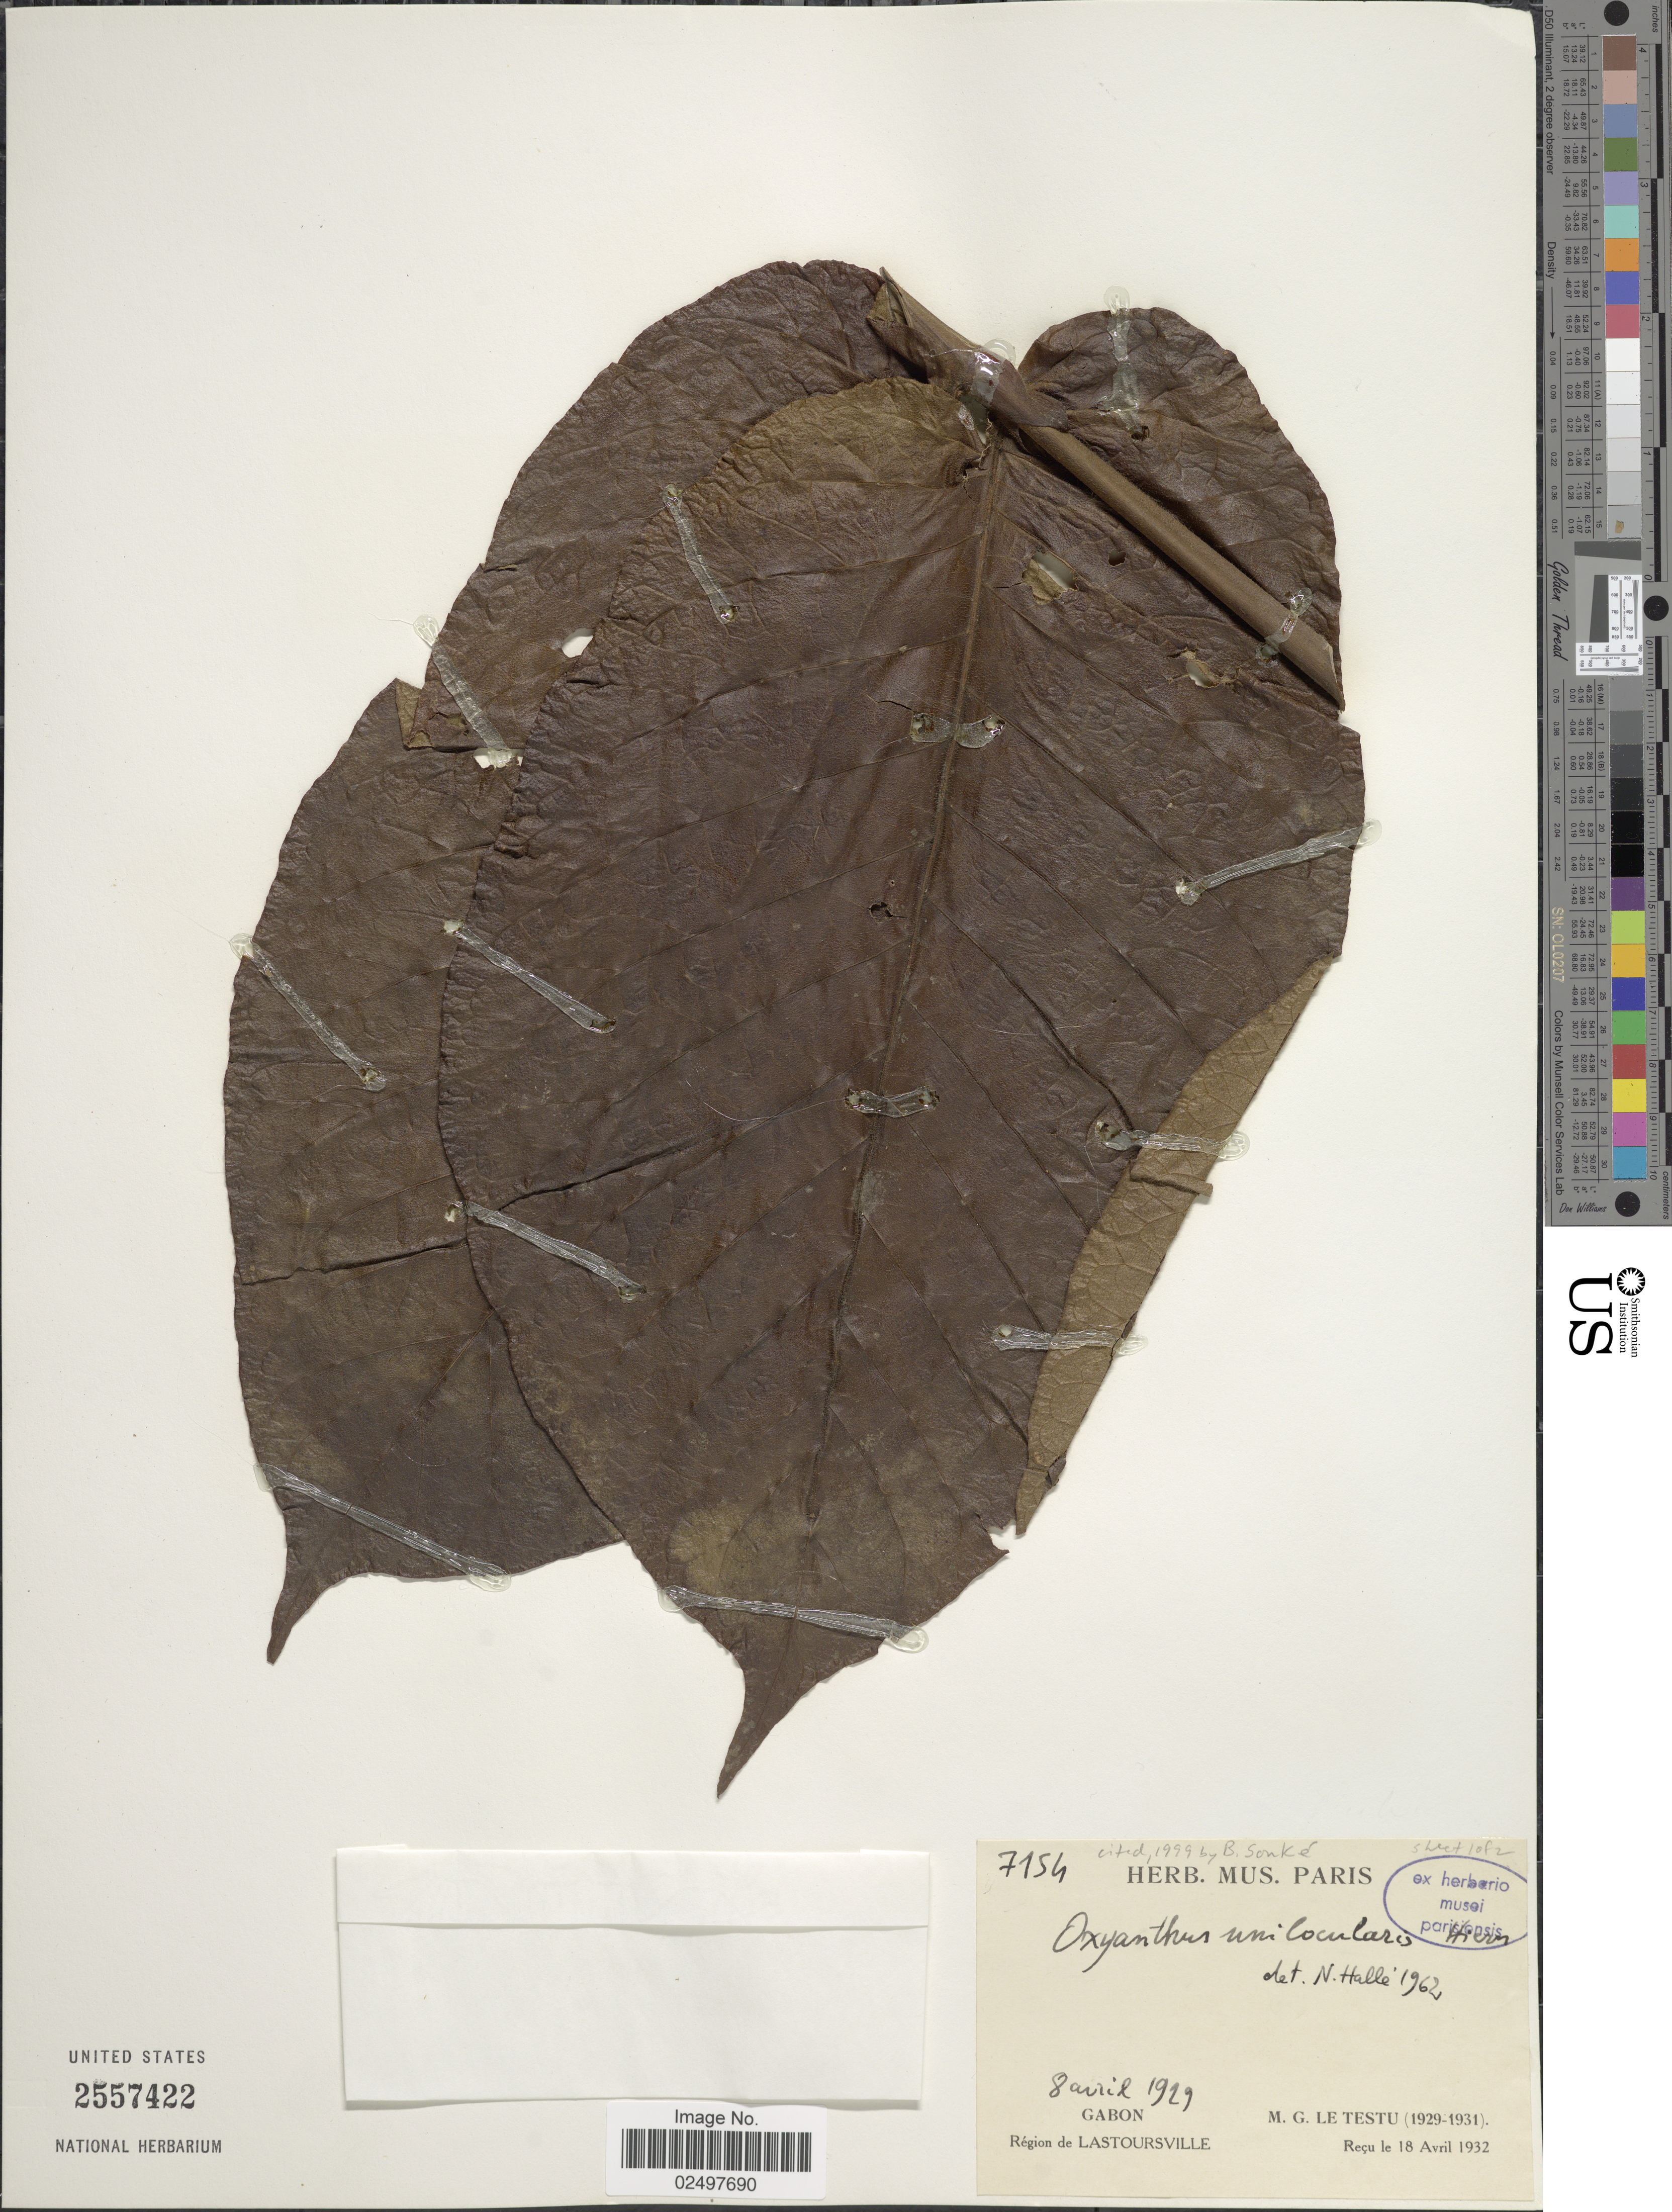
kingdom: Plantae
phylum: Tracheophyta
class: Magnoliopsida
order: Gentianales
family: Rubiaceae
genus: Oxyanthus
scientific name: Oxyanthus unilocularis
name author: Hiern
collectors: G. Le Testu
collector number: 7154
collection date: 1929-04-08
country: Gabon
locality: Region de Lastoursville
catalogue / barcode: US 2557422